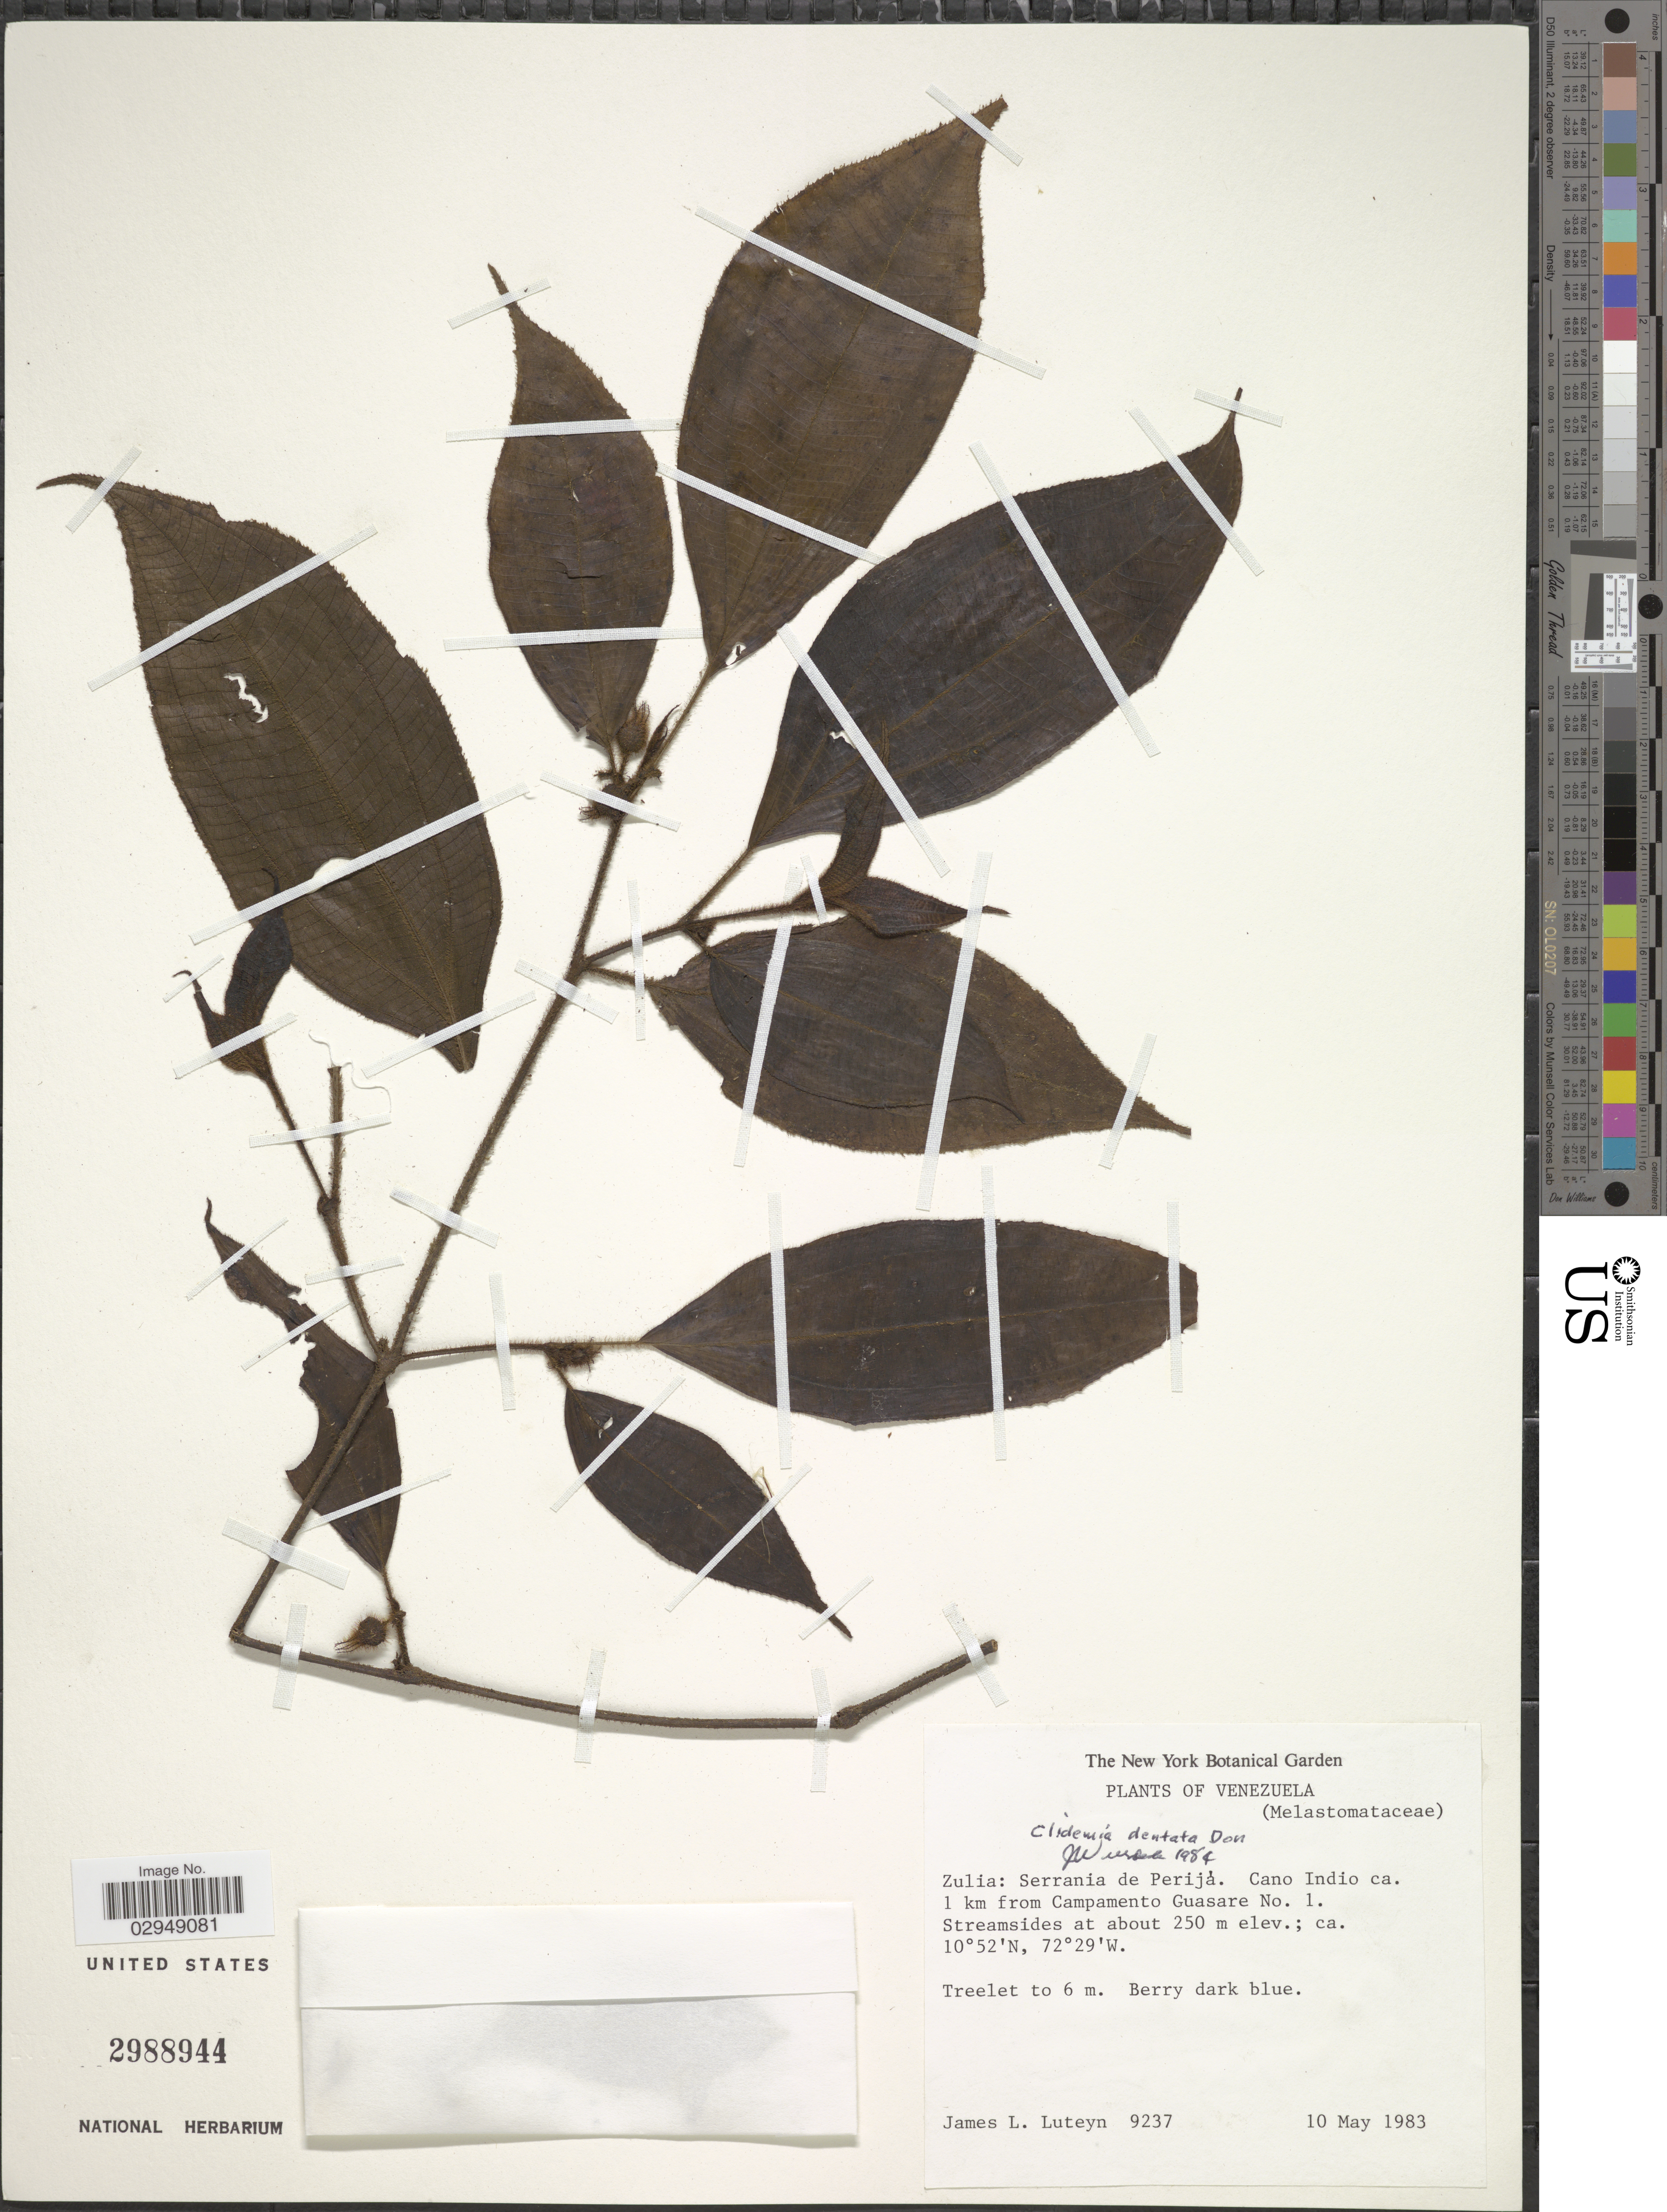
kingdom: Plantae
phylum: Tracheophyta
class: Magnoliopsida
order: Myrtales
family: Melastomataceae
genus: Clidemia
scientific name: Clidemia dentata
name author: D. Don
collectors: J. Luteyn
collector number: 9237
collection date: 1983-05-10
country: Venezuela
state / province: Zulia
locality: Serrania de Perijá, Cano Indio ca. 1 km from Campamento Guasare No. 1.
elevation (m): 250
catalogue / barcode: US 2988944